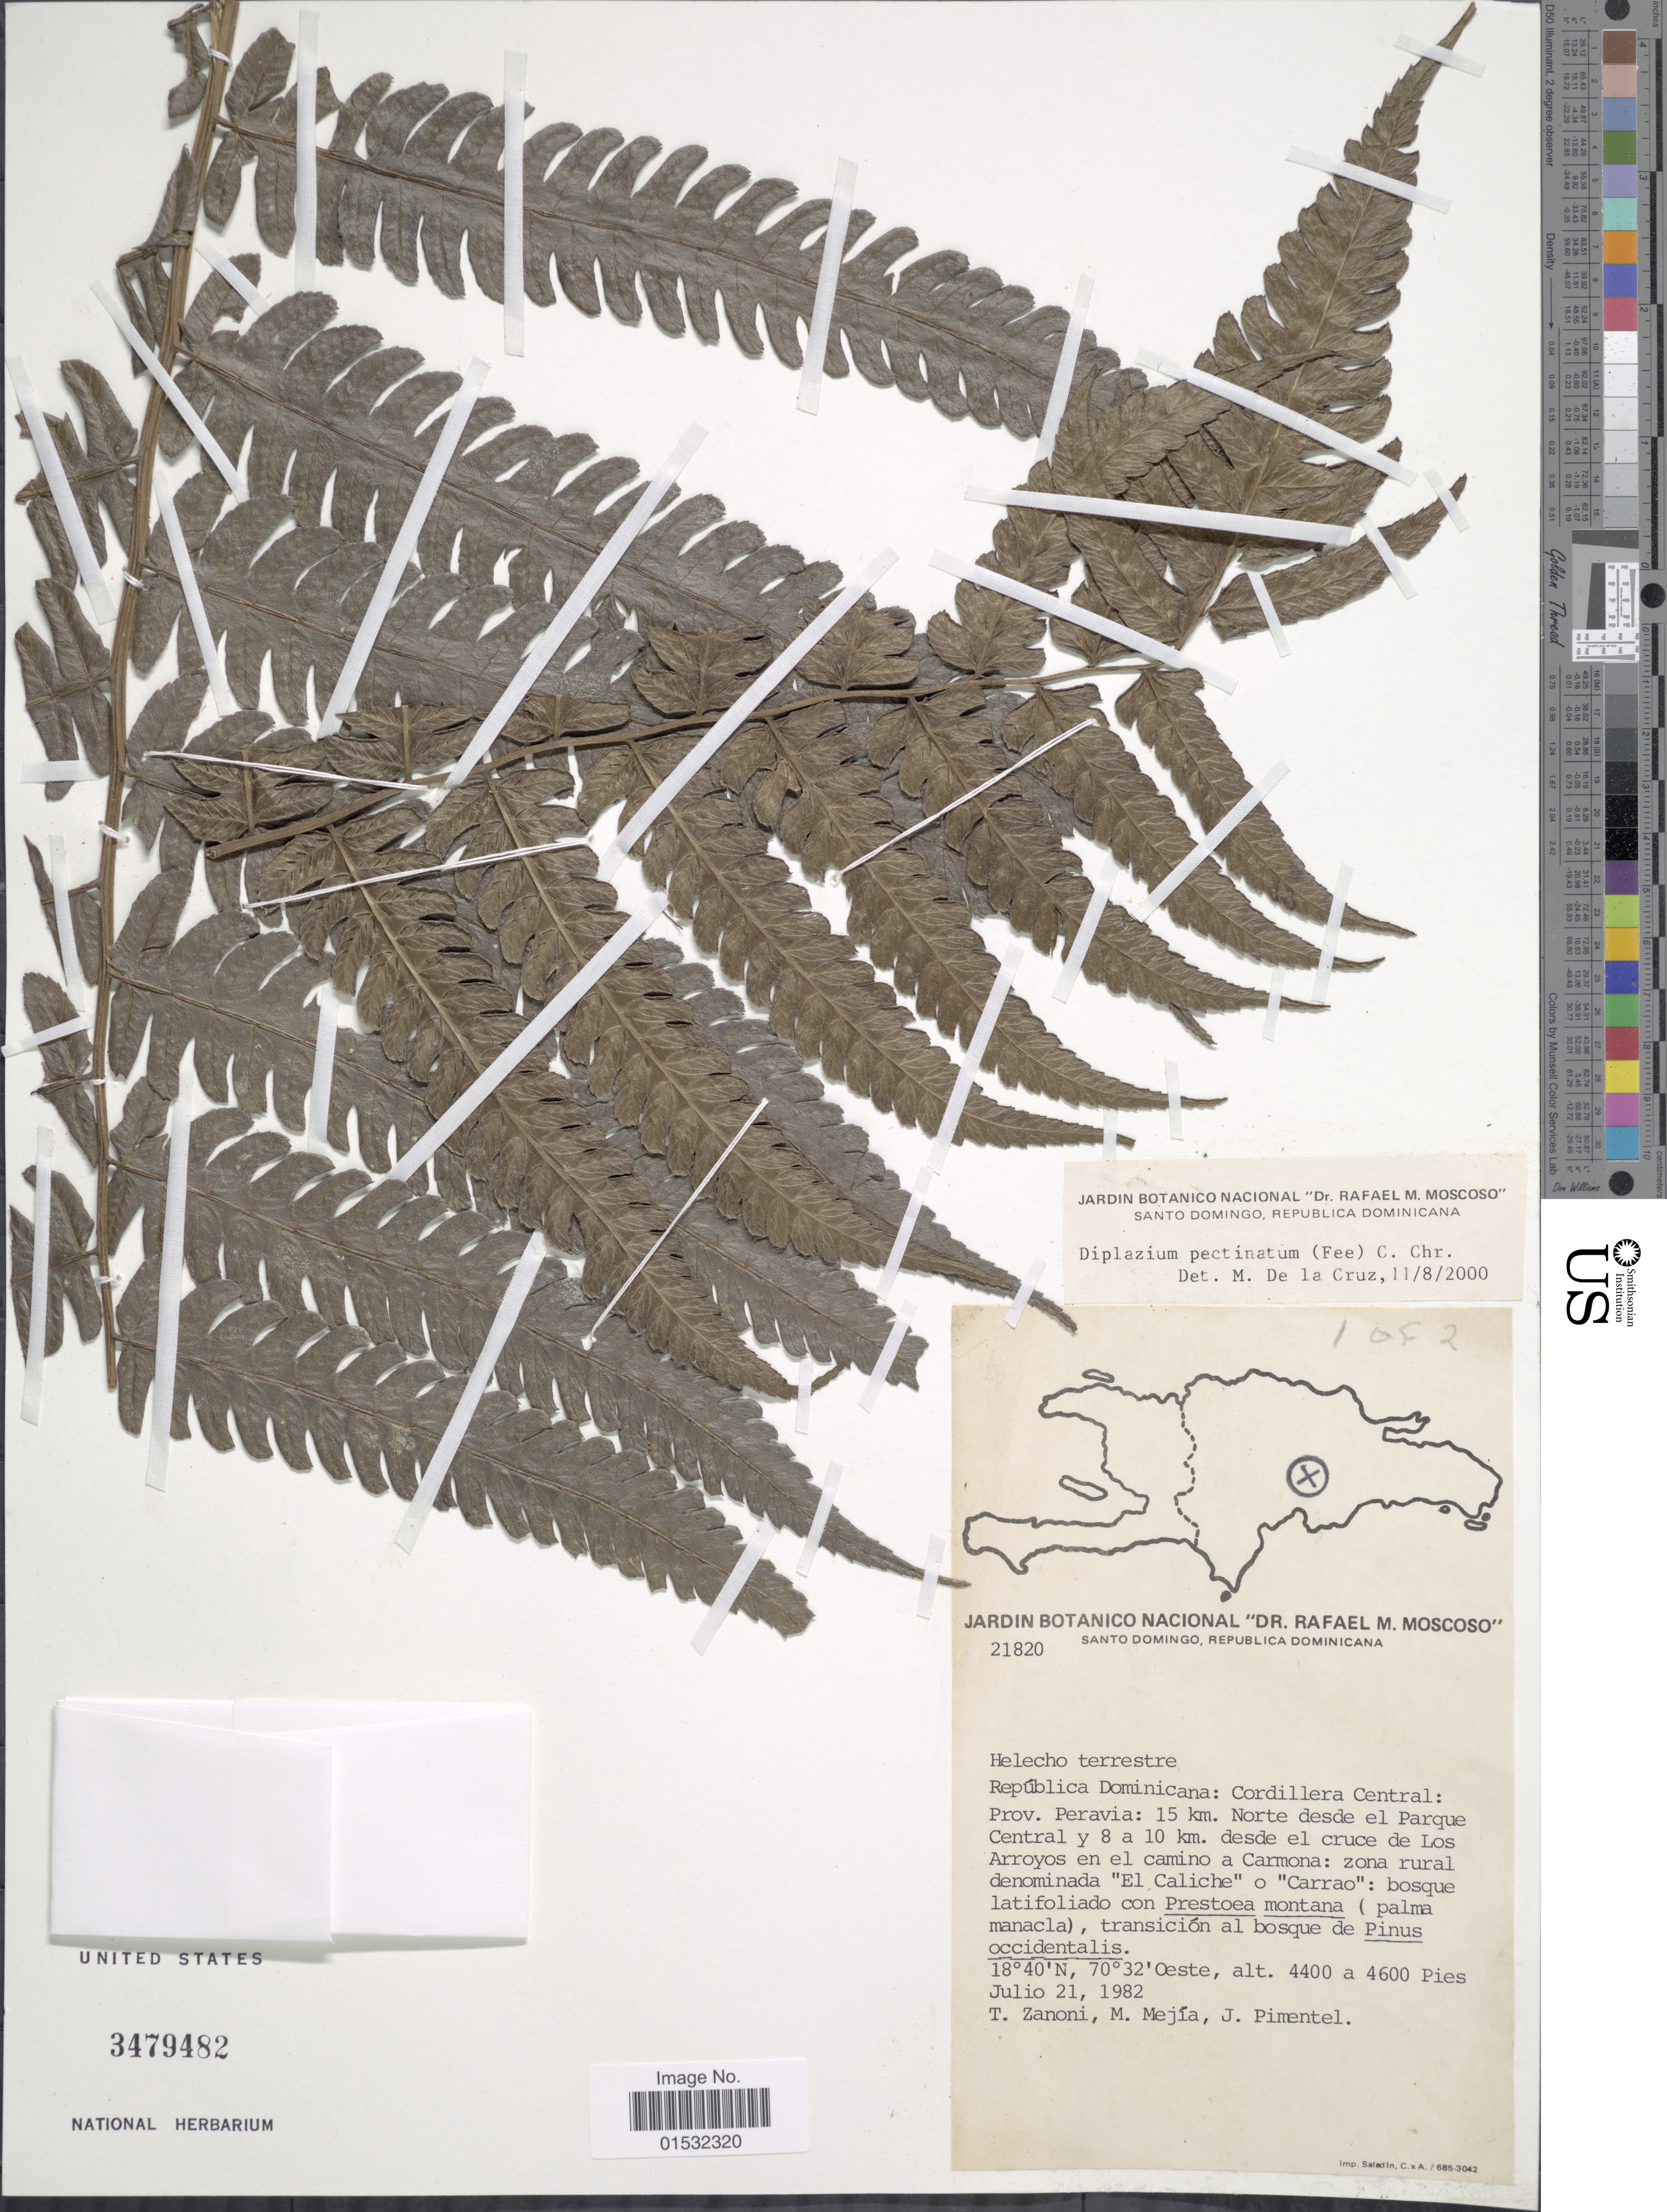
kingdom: Plantae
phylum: Tracheophyta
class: Polypodiopsida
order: Polypodiales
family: Athyriaceae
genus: Diplazium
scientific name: Diplazium lindbergii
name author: (Mett.) Christ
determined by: Sánchez, C.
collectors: T. A. Zanoni, M. Mejia & J. Pimentel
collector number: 21820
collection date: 1982-07-21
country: Dominican Republic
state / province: Peravia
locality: Cordillera Central: 15 km. Norte desde el Parque Central y 8 a 10 km. desde el cruce de Los Arroyas en el camino a Carmona: zona rural denominada "El Caliche" o "Carrao"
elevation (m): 1341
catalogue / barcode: US 3479482